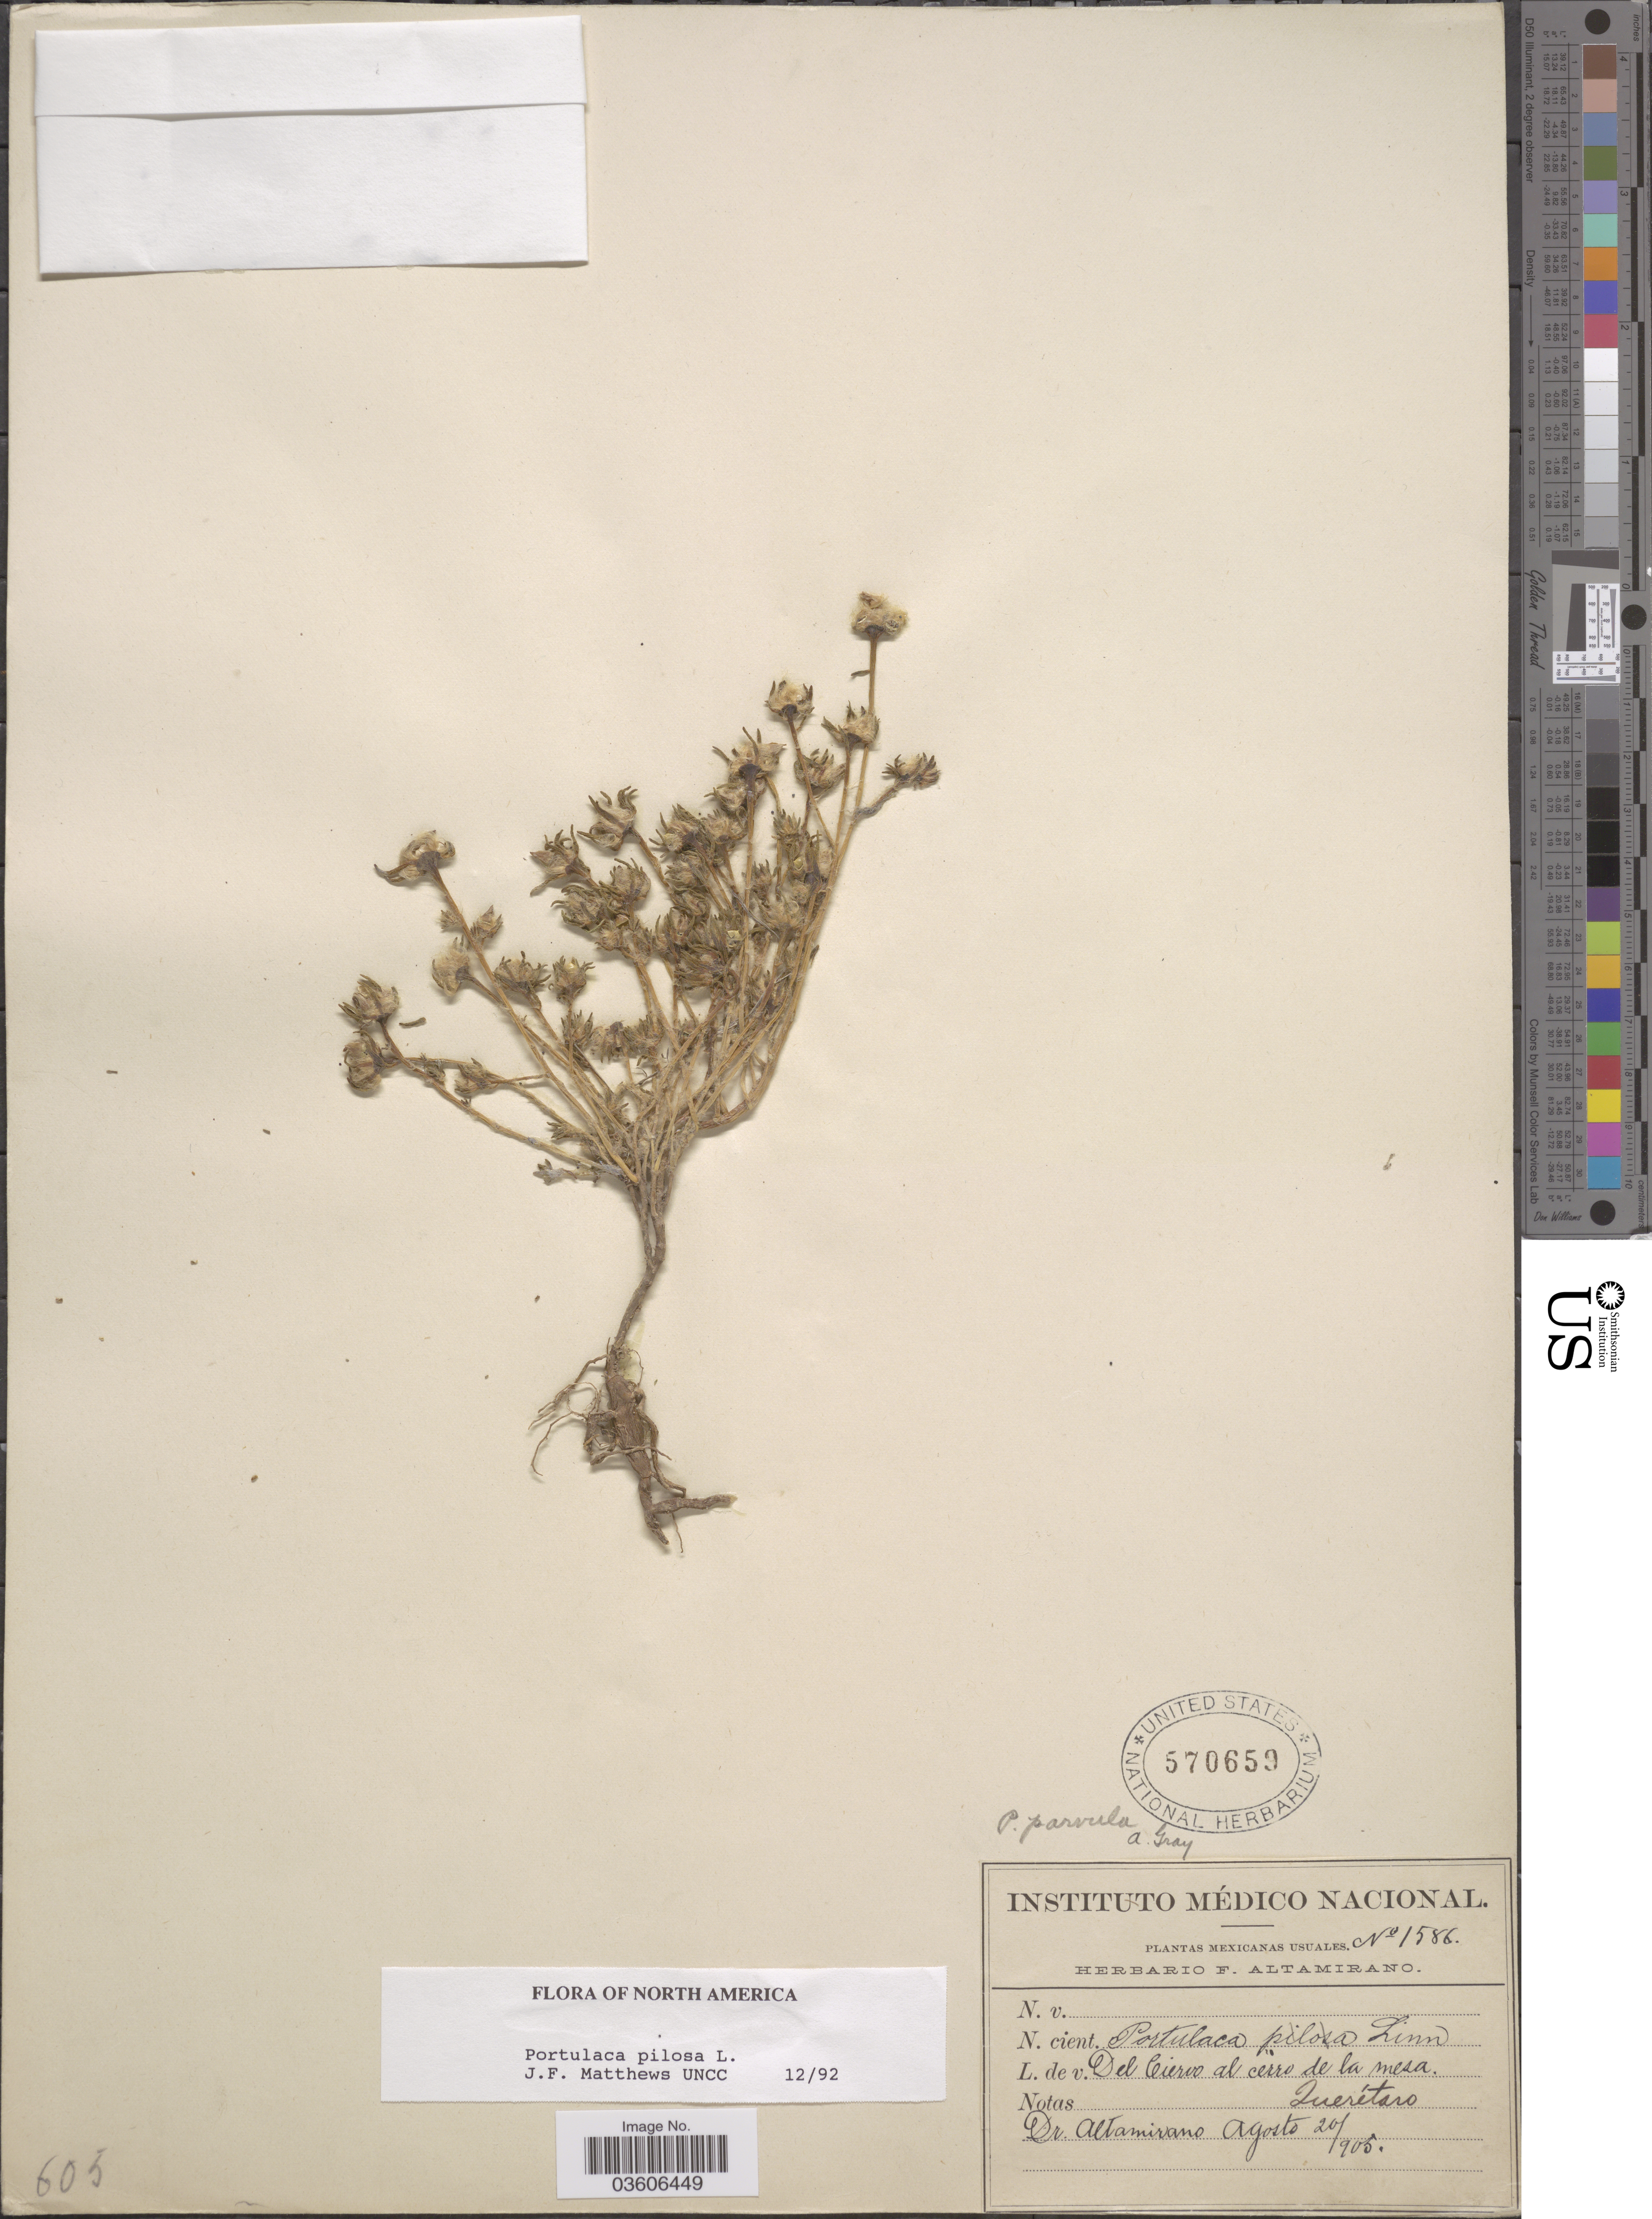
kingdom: Plantae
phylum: Tracheophyta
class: Magnoliopsida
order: Caryophyllales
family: Portulacaceae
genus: Portulaca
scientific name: Portulaca pilosa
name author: L.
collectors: F. Altamirano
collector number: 1586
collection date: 1905-08-20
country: Mexico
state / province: Querétaro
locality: Del Ciervo al cerro de la mesa.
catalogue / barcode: US 570659